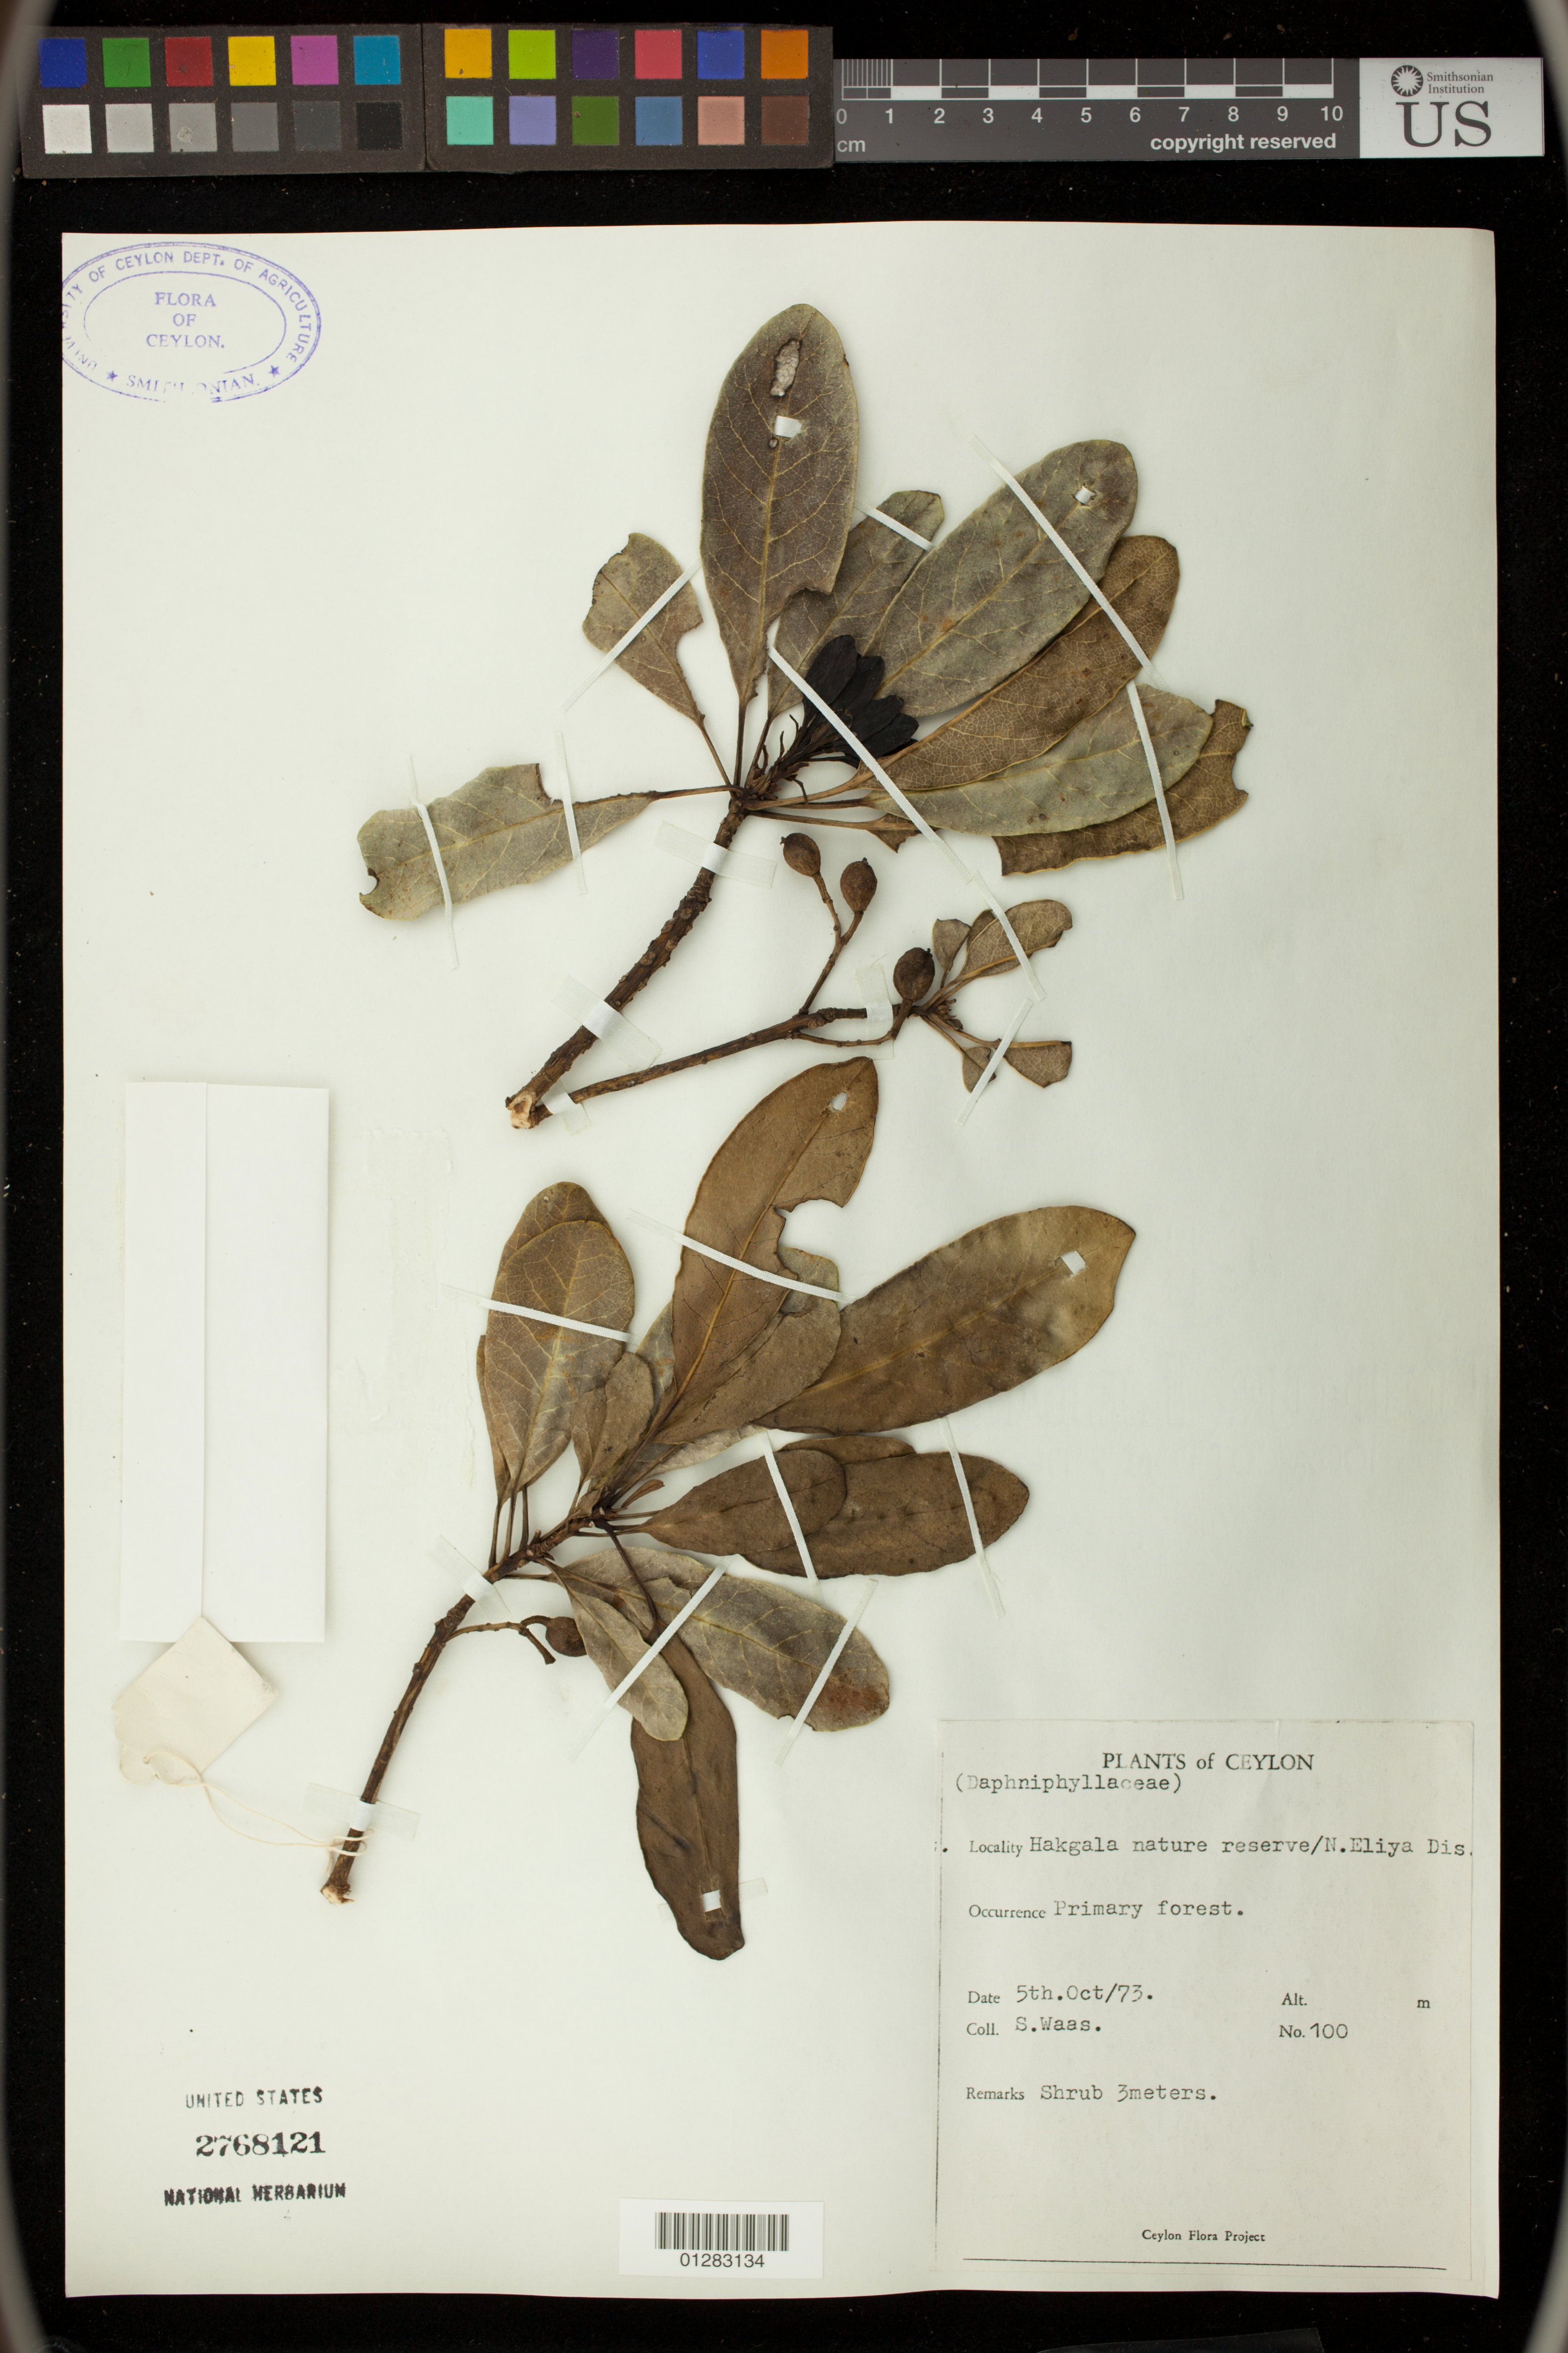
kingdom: Plantae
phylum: Tracheophyta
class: Magnoliopsida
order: Saxifragales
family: Daphniphyllaceae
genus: Daphniphyllum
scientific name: Daphniphyllum sp.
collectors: S. Waas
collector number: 100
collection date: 1973-10-05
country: Sri Lanka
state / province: Central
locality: Hakgala nature reserve. N. Eliya district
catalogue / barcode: US 2768121